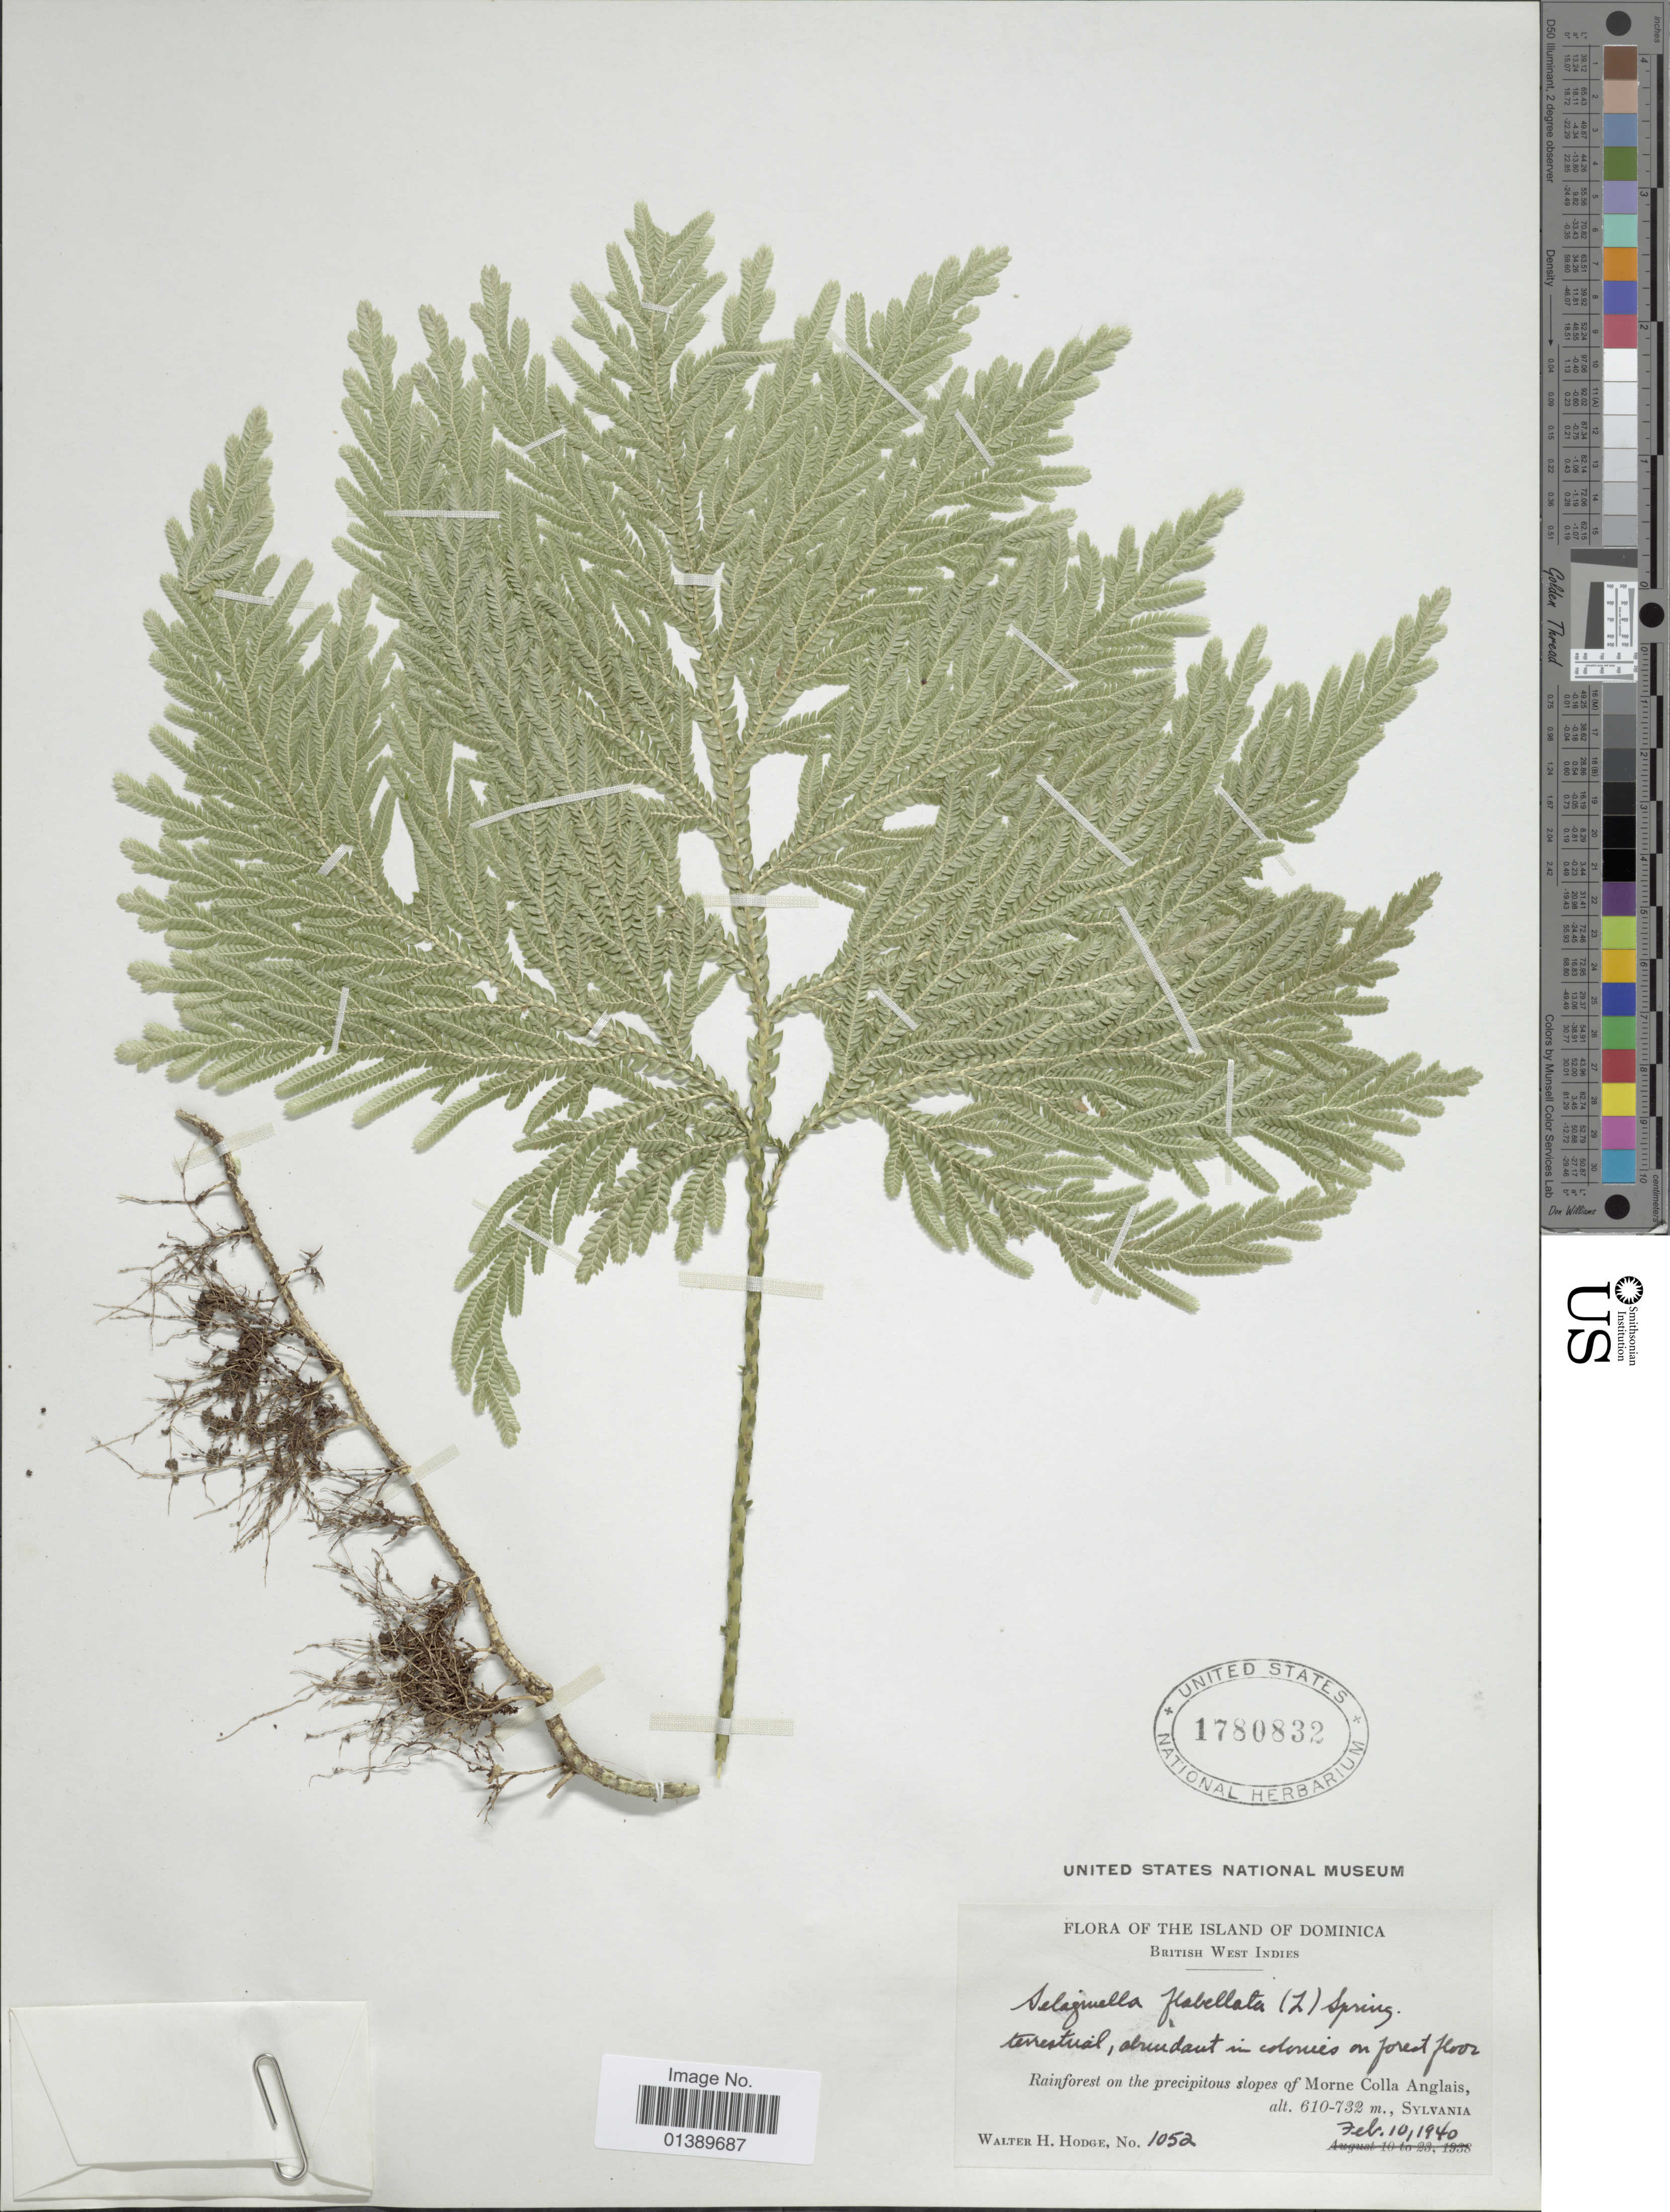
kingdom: Plantae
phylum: Tracheophyta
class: Lycopodiopsida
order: Selaginellales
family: Selaginellaceae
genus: Selaginella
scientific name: Selaginella flabellata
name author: L.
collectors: W. Hodge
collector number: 1052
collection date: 1940-02-10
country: Dominica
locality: The Island of Dominica, British West Indies, Rainforest on the precipitous slopes of Morne Colla Anglais, Sylvania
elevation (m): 610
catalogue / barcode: US 1780832